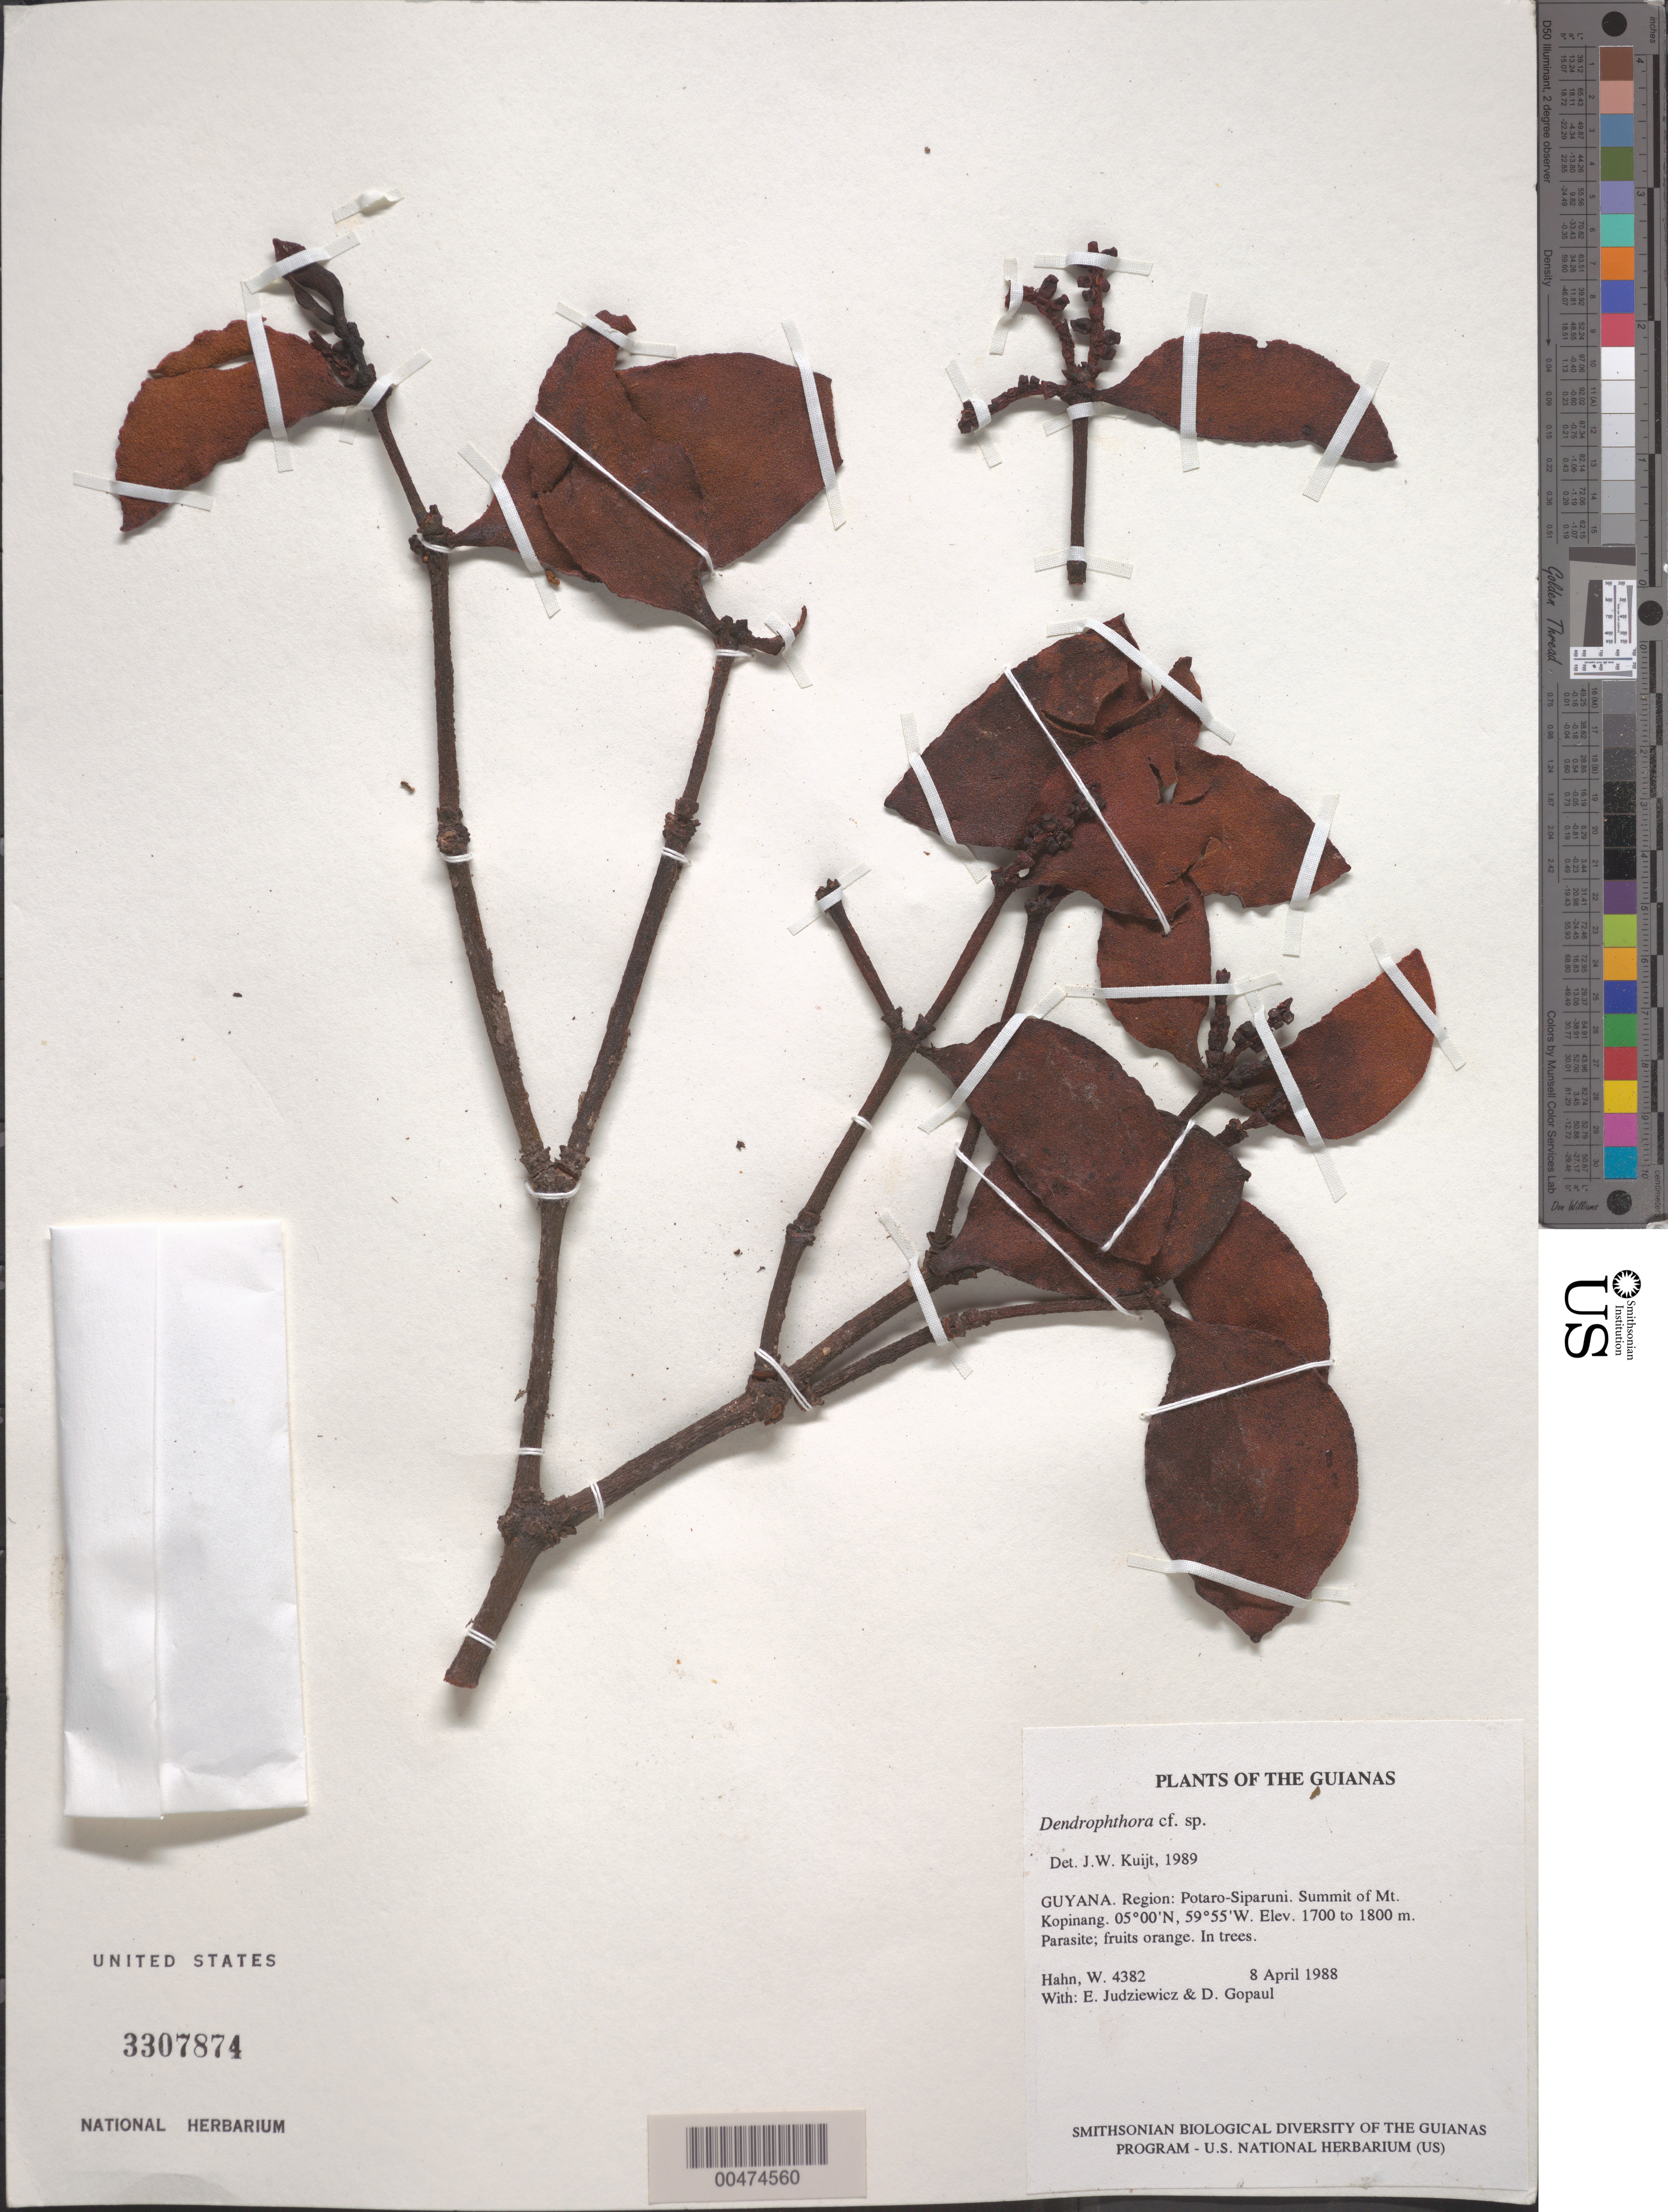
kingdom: Plantae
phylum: Tracheophyta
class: Magnoliopsida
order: Santalales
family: Viscaceae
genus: Dendrophthora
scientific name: Dendrophthora sp.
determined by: Kuijt, Job, (CANADA)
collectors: W. Hahn, E. J. Judziewicz & D. Gopaul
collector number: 4382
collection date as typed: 8 April 1988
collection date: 1988-04-08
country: Guyana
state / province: Potaro-Siparuni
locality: Summit of Mt. Kopinang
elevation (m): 1700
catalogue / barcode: US 3307874